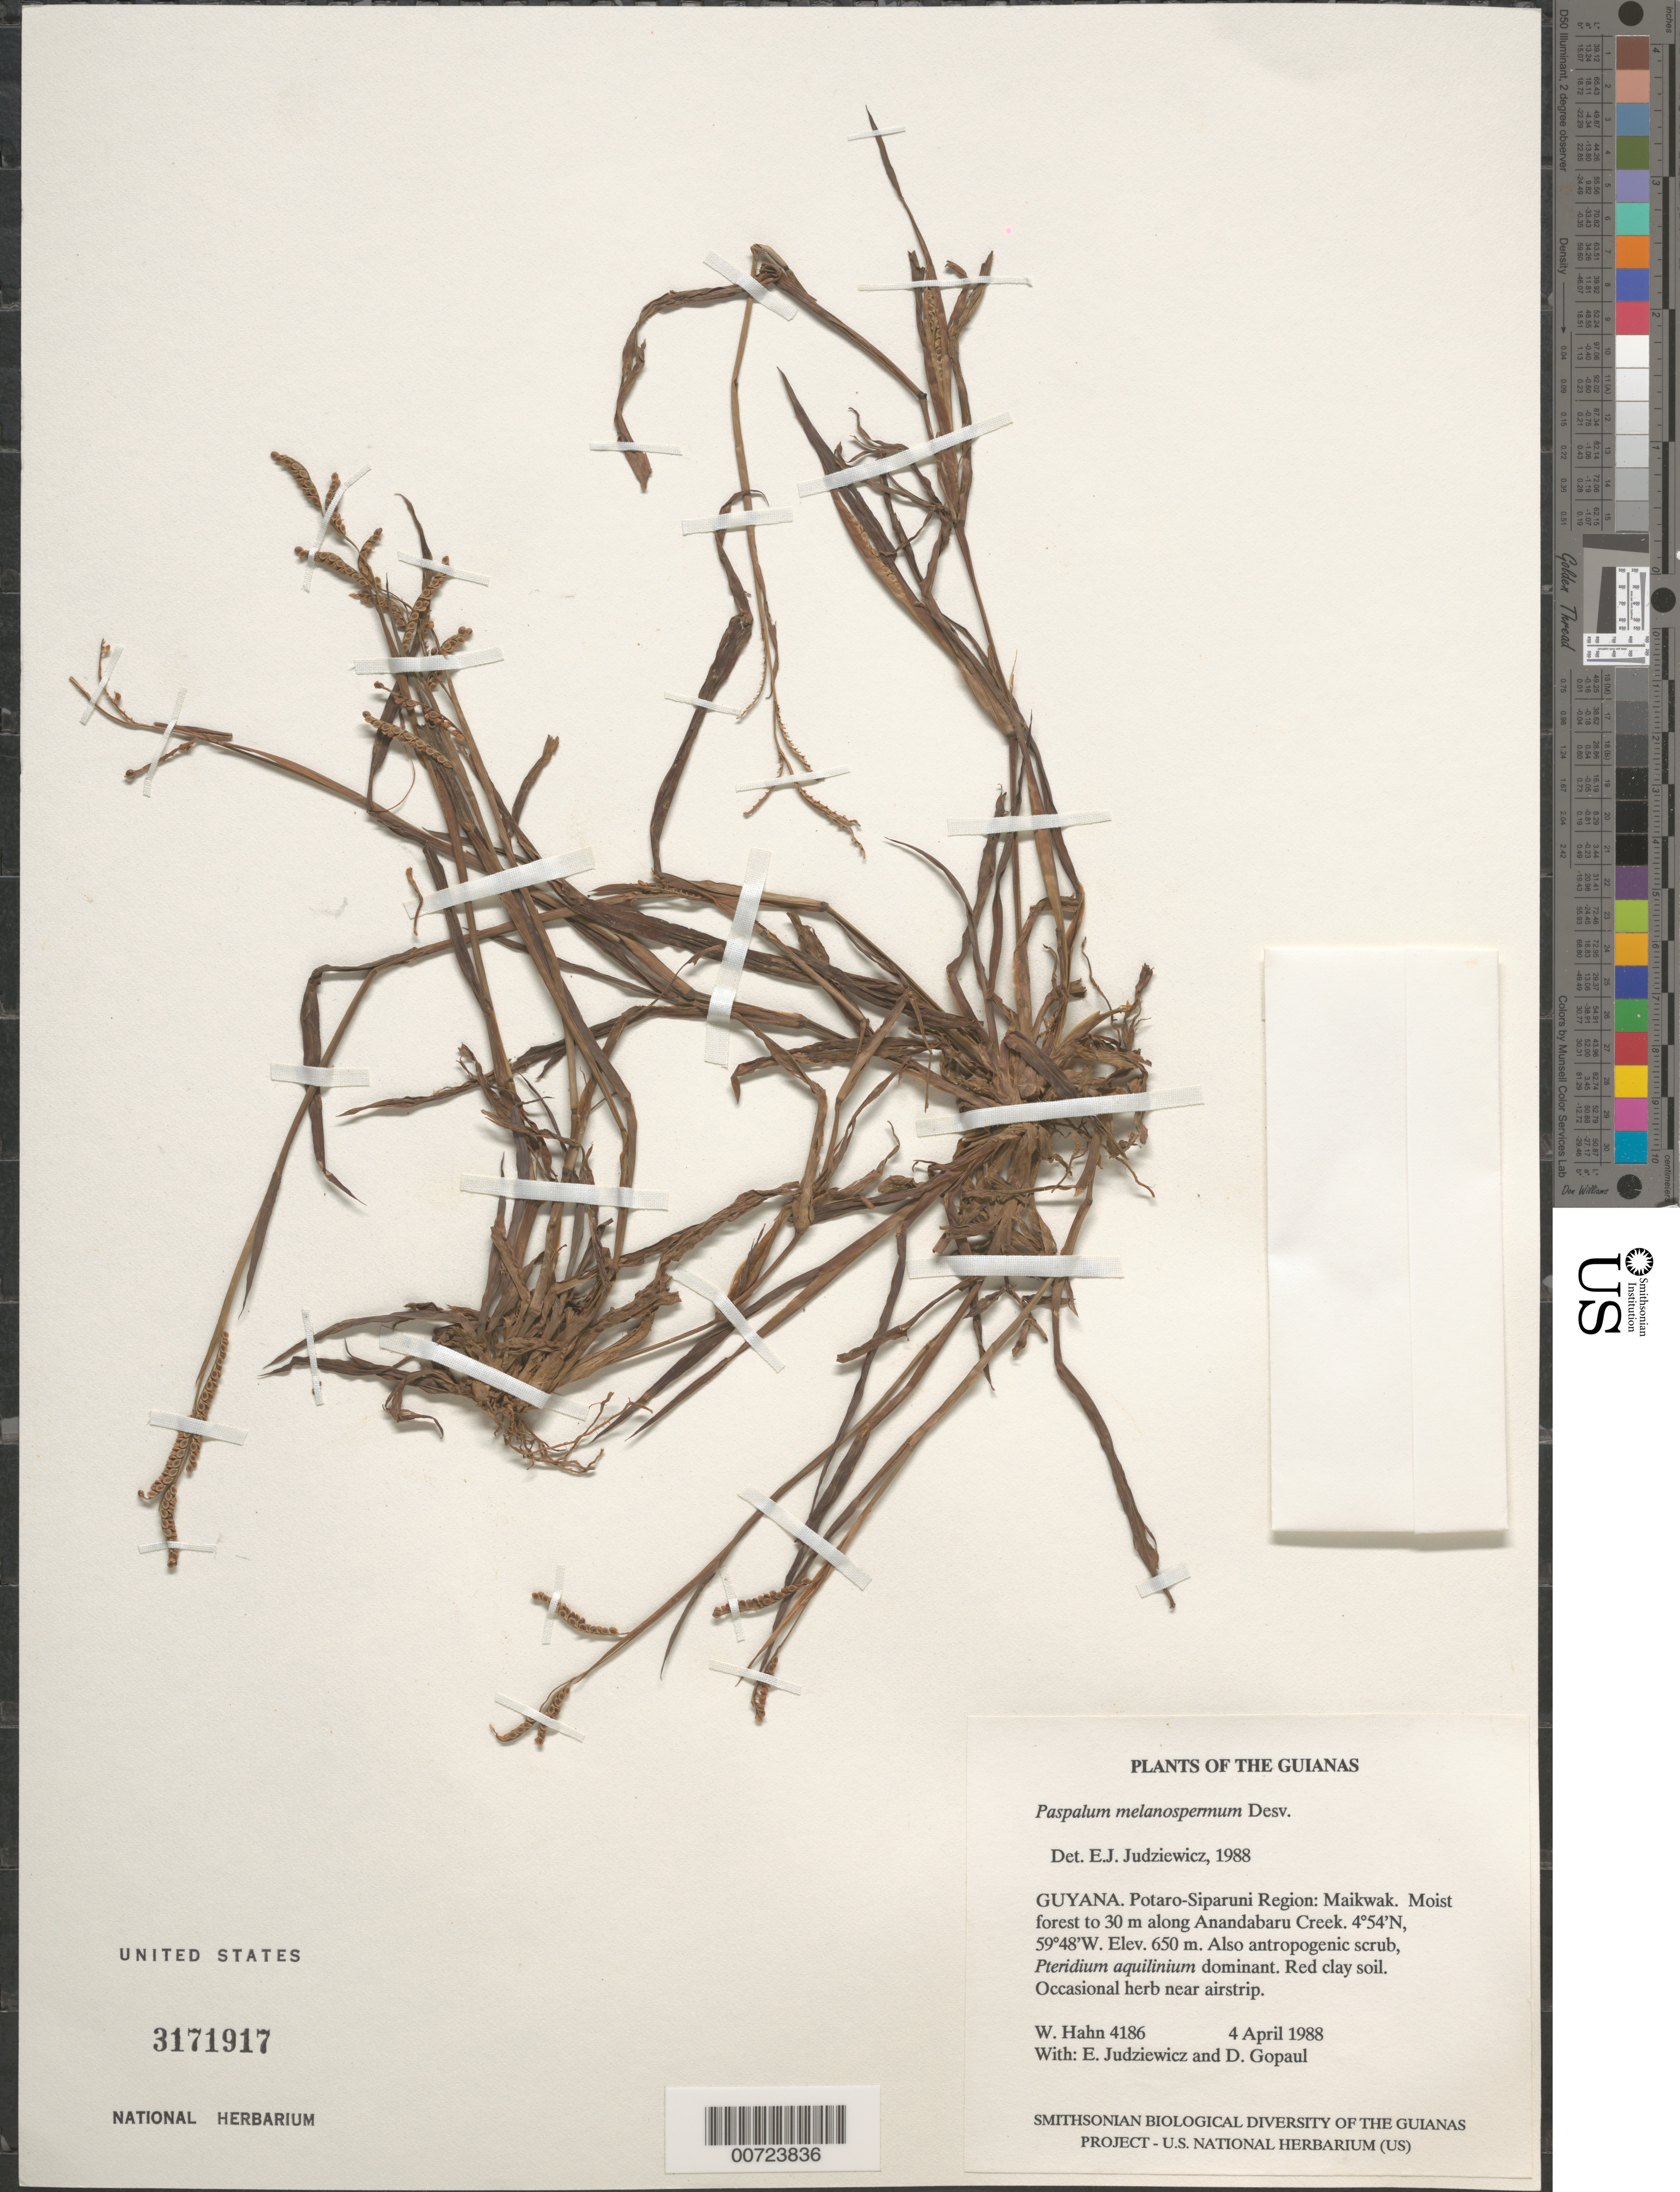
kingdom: Plantae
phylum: Tracheophyta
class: Liliopsida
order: Poales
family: Poaceae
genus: Paspalum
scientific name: Paspalum melanospermum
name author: Desv. ex Poir.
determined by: Judziewicz, E. J.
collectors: W. Hahn, E. J. Judziewicz & D. Gopaul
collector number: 4186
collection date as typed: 4 April 1988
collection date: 1988-04-04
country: Guyana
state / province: Potaro-Siparuni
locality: Maikwak, along Anandabaru Creek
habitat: Moist forest to 30 m. Also antropogenic scrub, Pteridium aquilinium dominant. Red clay soil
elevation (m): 650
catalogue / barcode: US 3171917